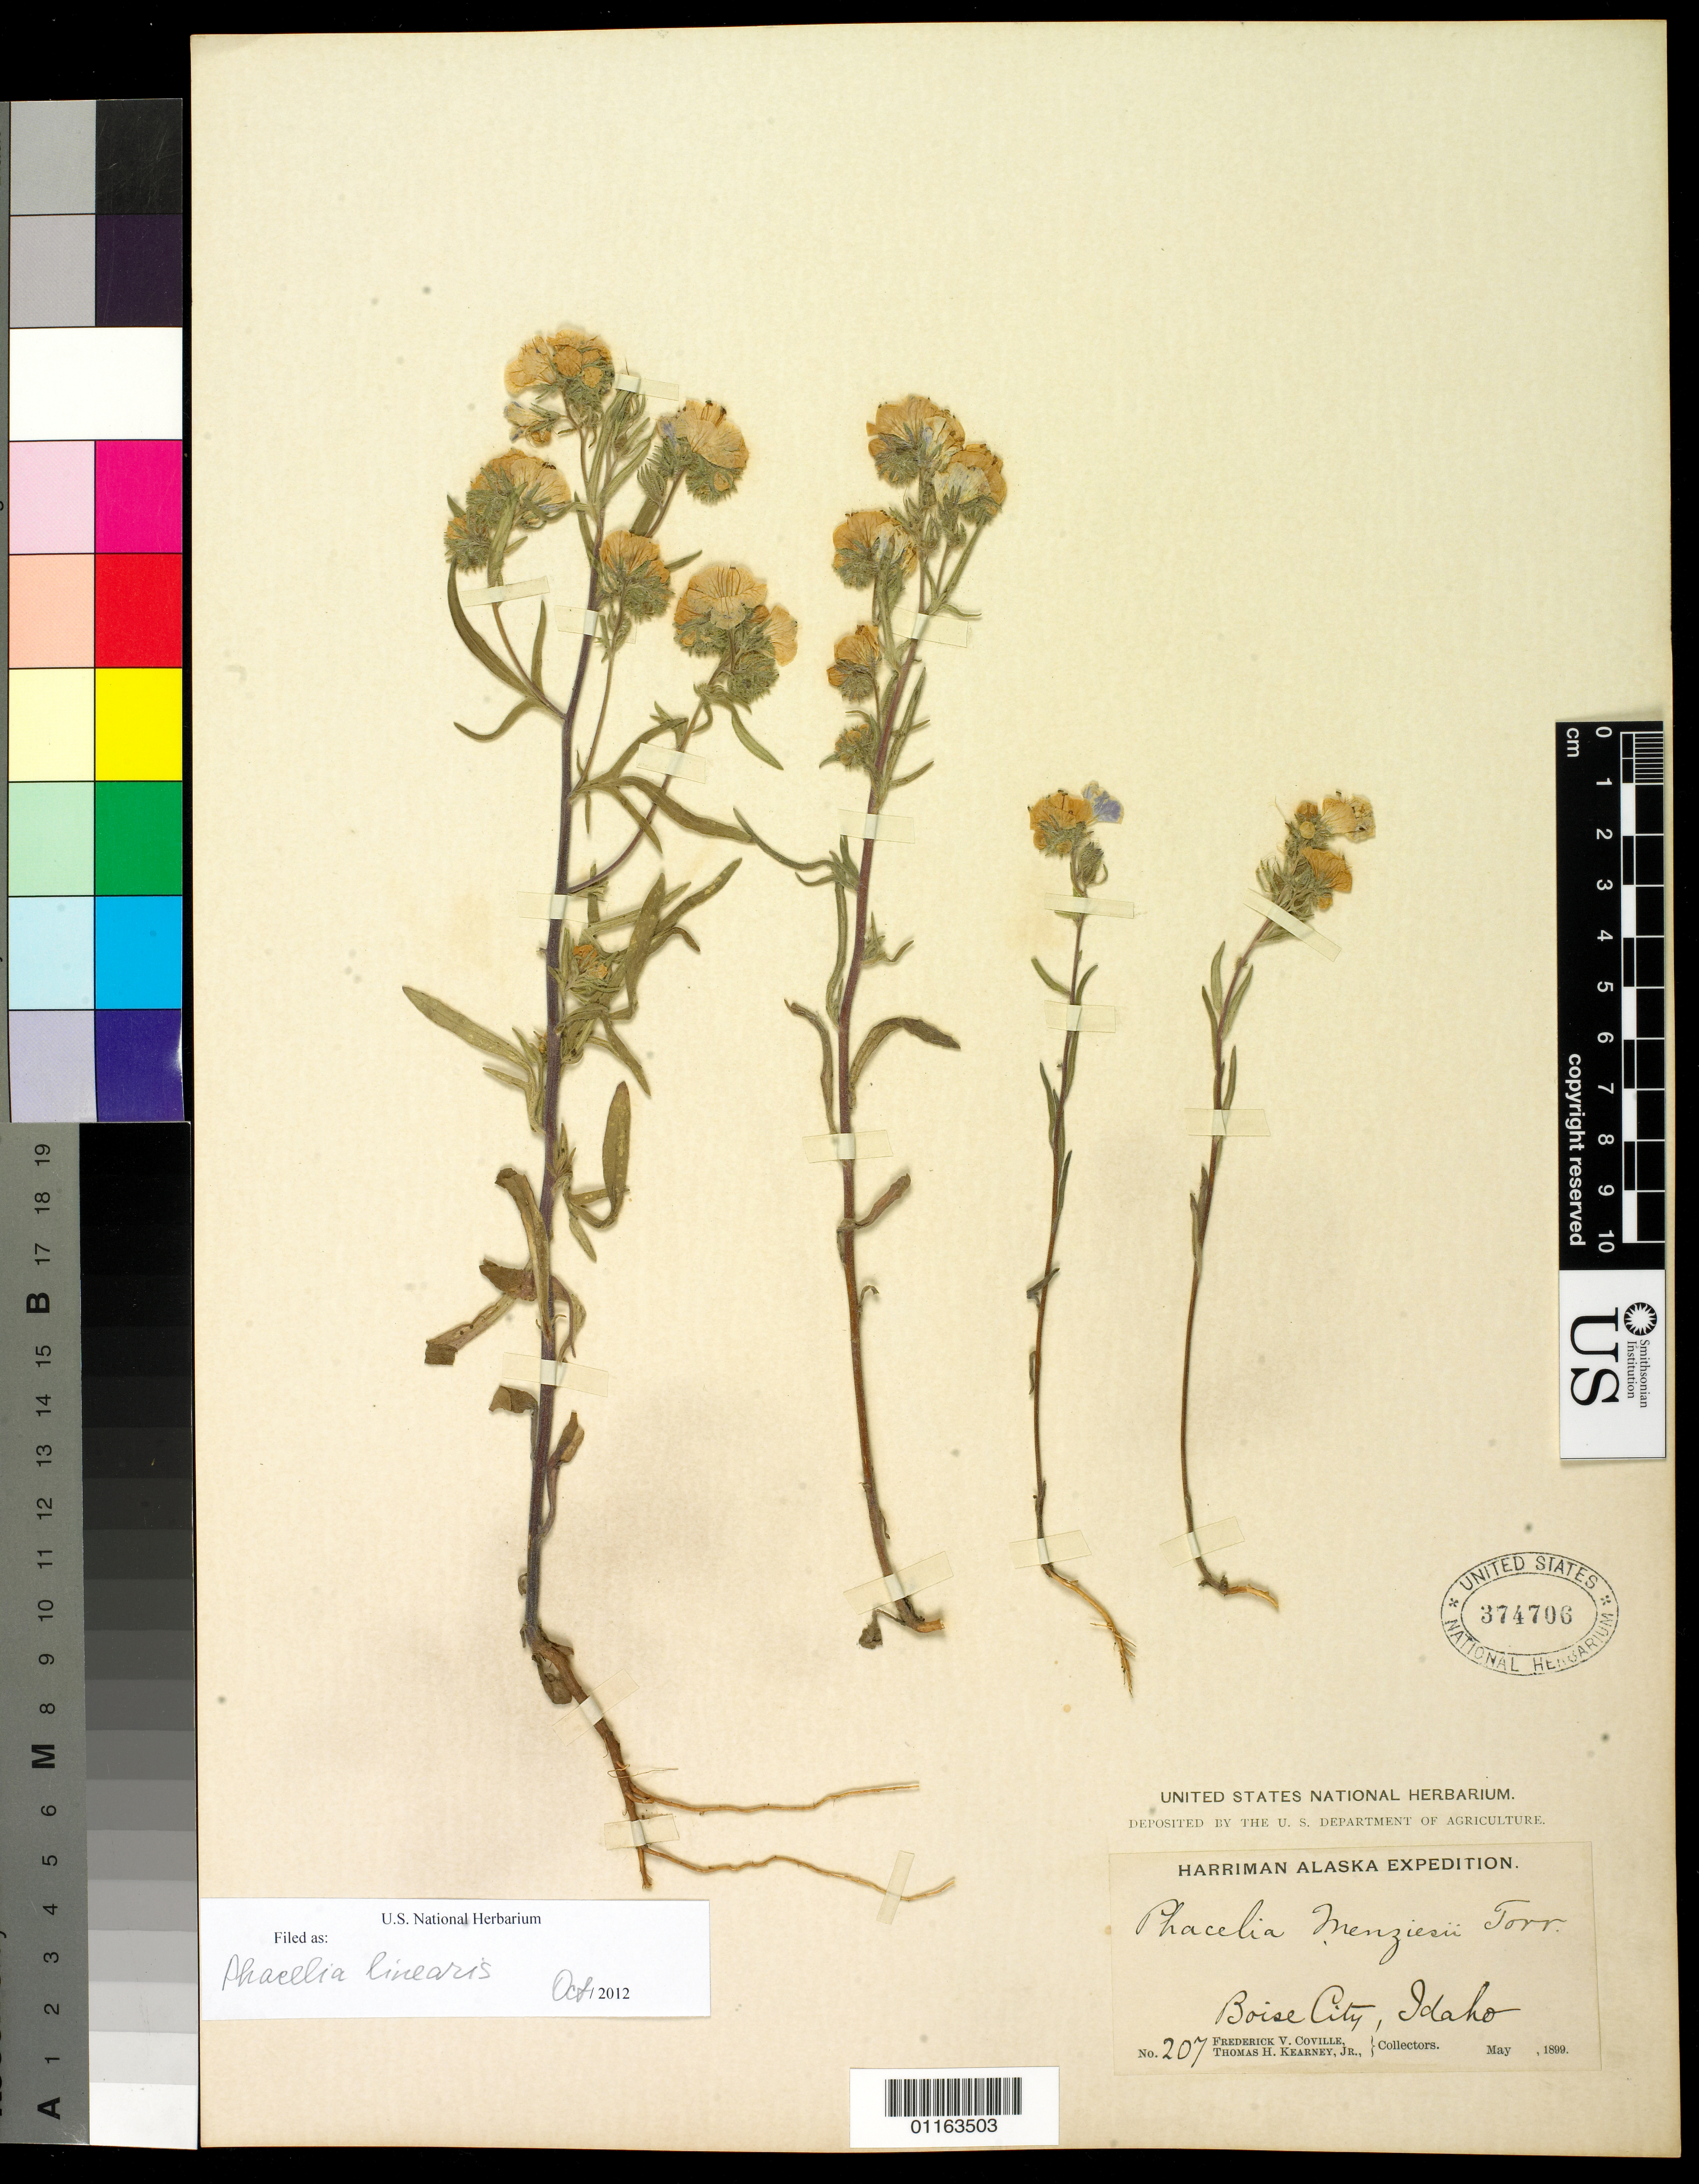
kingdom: Plantae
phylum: Tracheophyta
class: Magnoliopsida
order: Boraginales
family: Hydrophyllaceae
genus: Phacelia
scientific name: Phacelia linearis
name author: (Pursh) Holz.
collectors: F. V. Coville & T. H. Kearney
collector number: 207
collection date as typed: May 1899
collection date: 1899-05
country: United States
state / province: Idaho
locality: Boise City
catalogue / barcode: US 374706